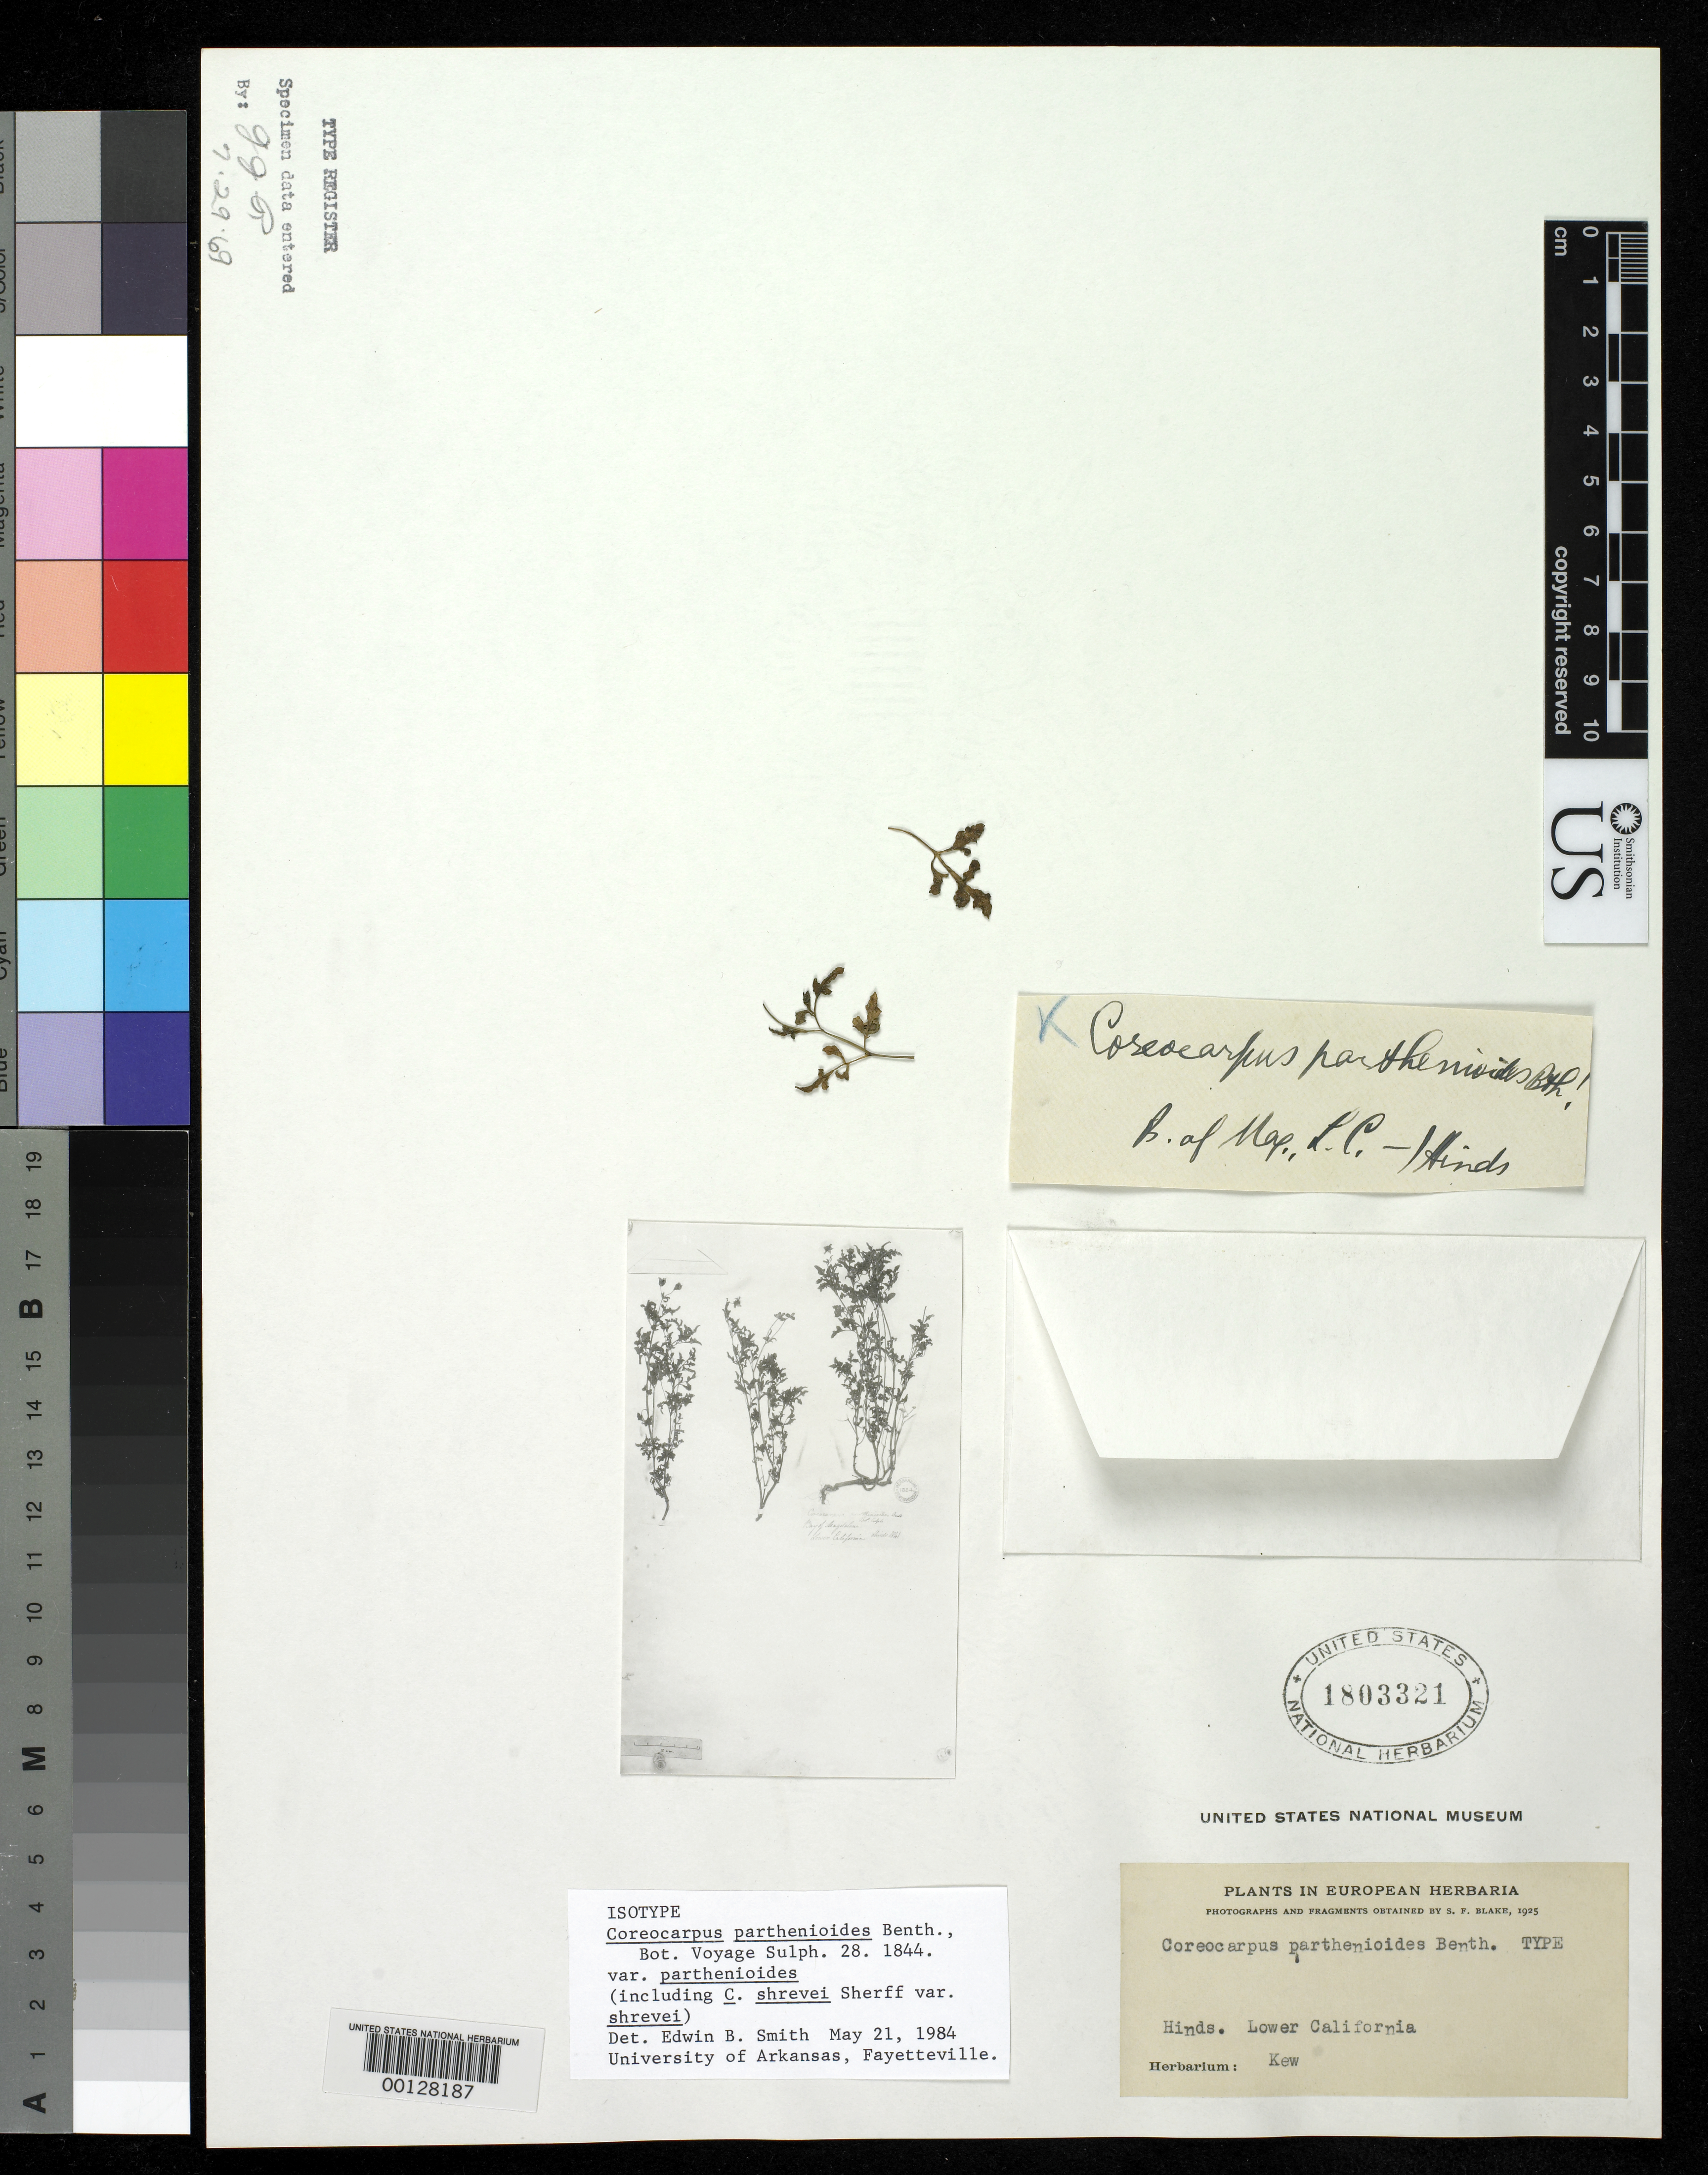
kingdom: Plantae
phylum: Tracheophyta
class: Magnoliopsida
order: Asterales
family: Asteraceae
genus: Coreocarpus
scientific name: Coreocarpus parthenioides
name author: Benth.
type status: Isotype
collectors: R. Hinds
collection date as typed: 1841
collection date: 1841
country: Mexico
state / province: Baja California Sur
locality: Bay of Magdalena.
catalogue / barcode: US 1803321